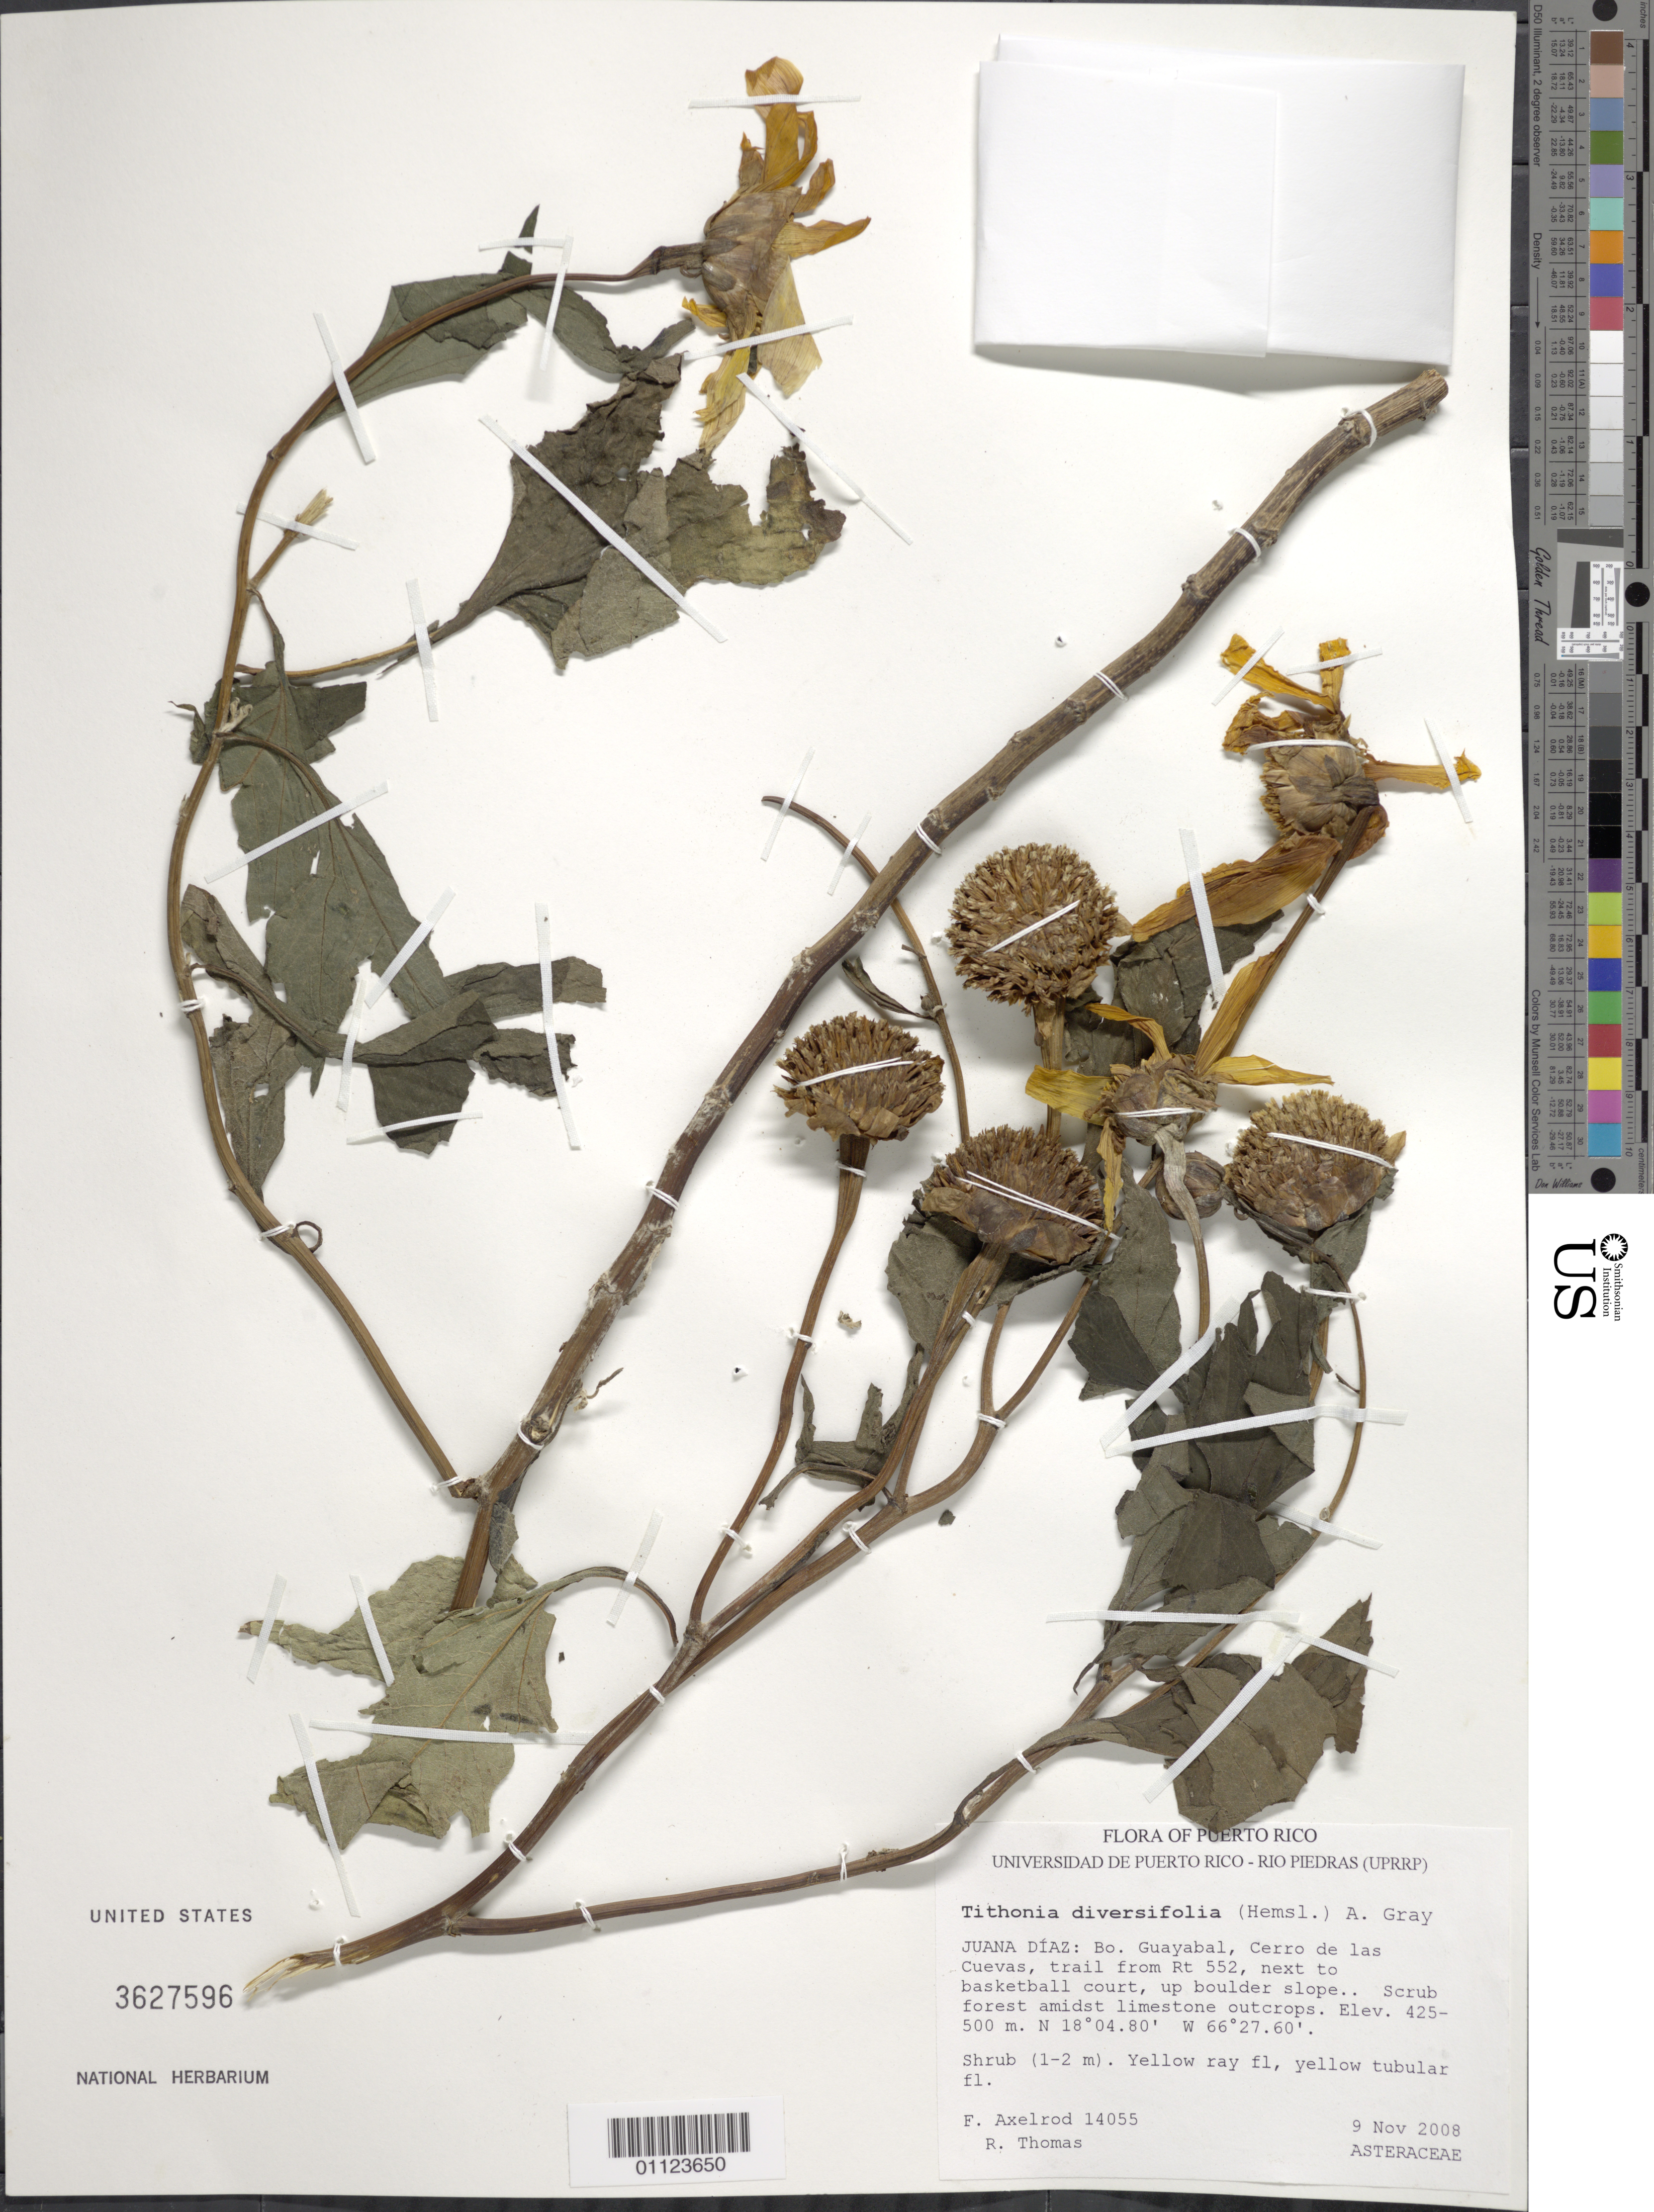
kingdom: Plantae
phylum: Tracheophyta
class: Magnoliopsida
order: Asterales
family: Asteraceae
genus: Tithonia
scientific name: Tithonia diversifolia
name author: (Hemsl.) A. Gray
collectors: F. S. Axelrod & R. Thomas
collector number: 14055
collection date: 2008-11-09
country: Puerto Rico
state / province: Juana Díaz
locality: Bo. Guayabal, Cerro de las Cuevas, trail from Rt. 552, next to basketball court, up boulder slope.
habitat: Scrub forest amidst limestone outcrops.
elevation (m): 425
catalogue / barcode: US 3627596